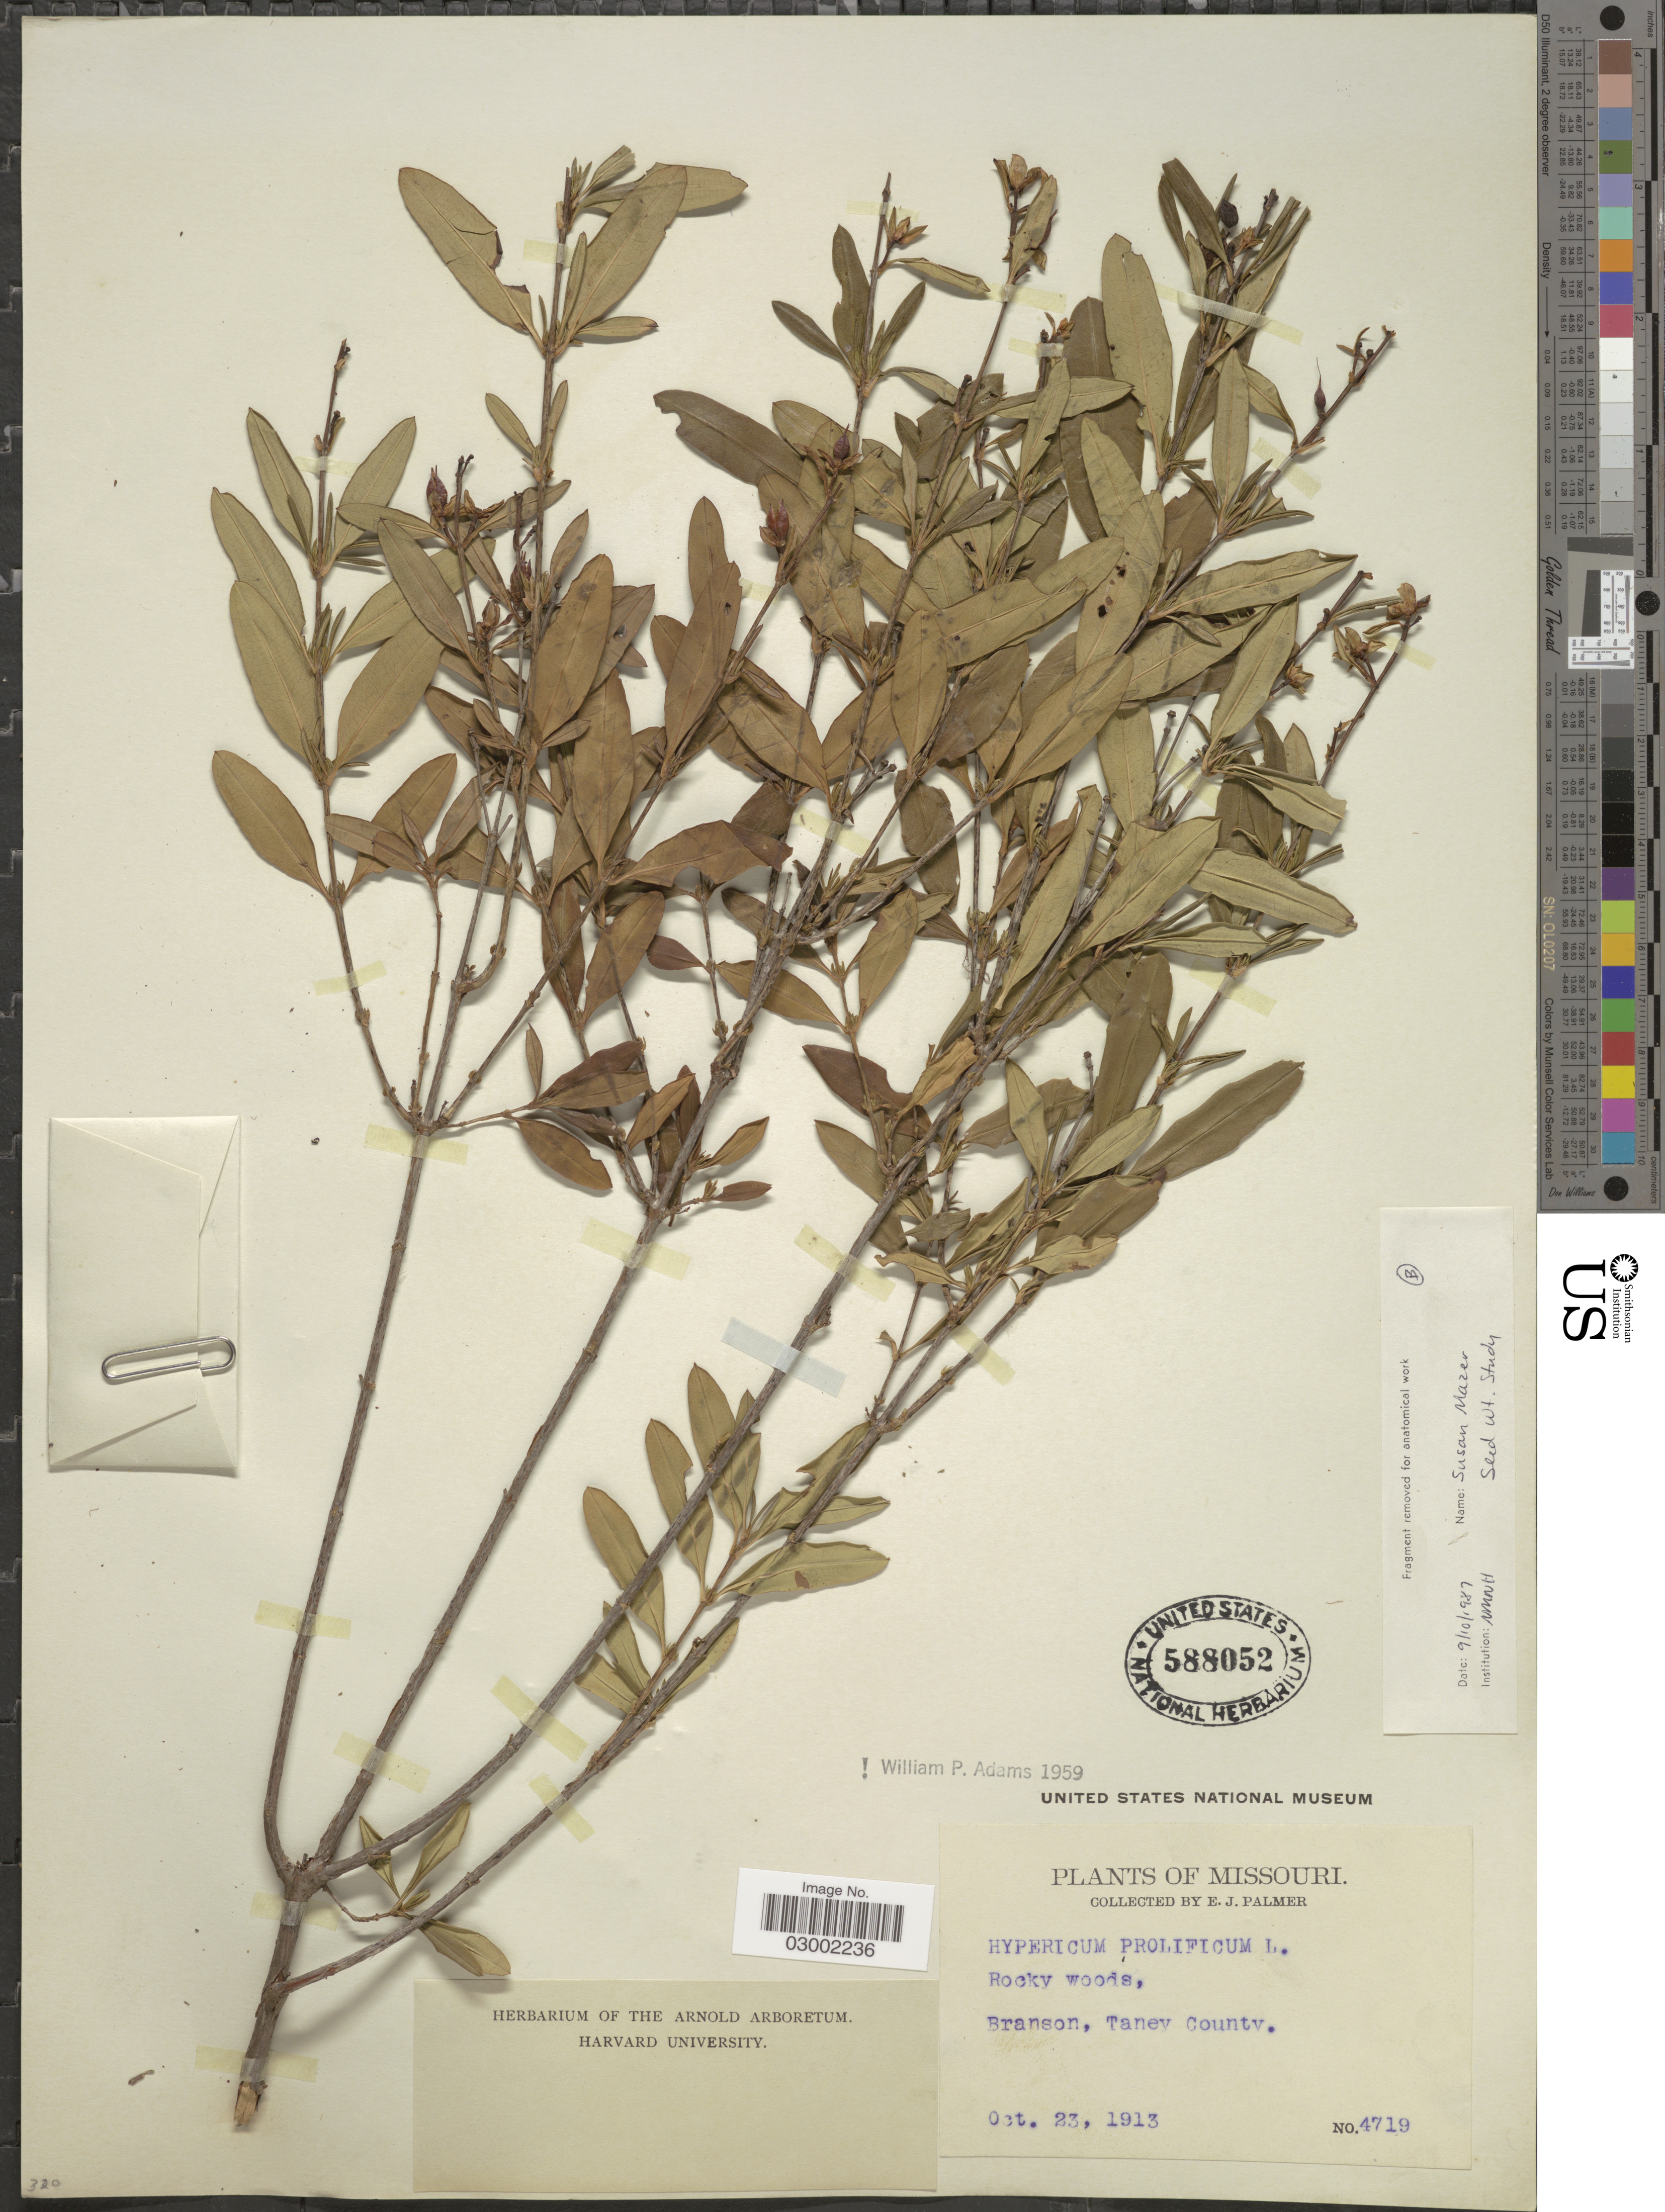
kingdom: Plantae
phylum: Tracheophyta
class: Magnoliopsida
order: Malpighiales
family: Hypericaceae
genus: Hypericum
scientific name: Hypericum prolificum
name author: L.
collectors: E. J. Palmer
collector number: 4719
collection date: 1913-10-23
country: United States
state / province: Missouri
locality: Branson, Taney County.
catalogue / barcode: US 588052